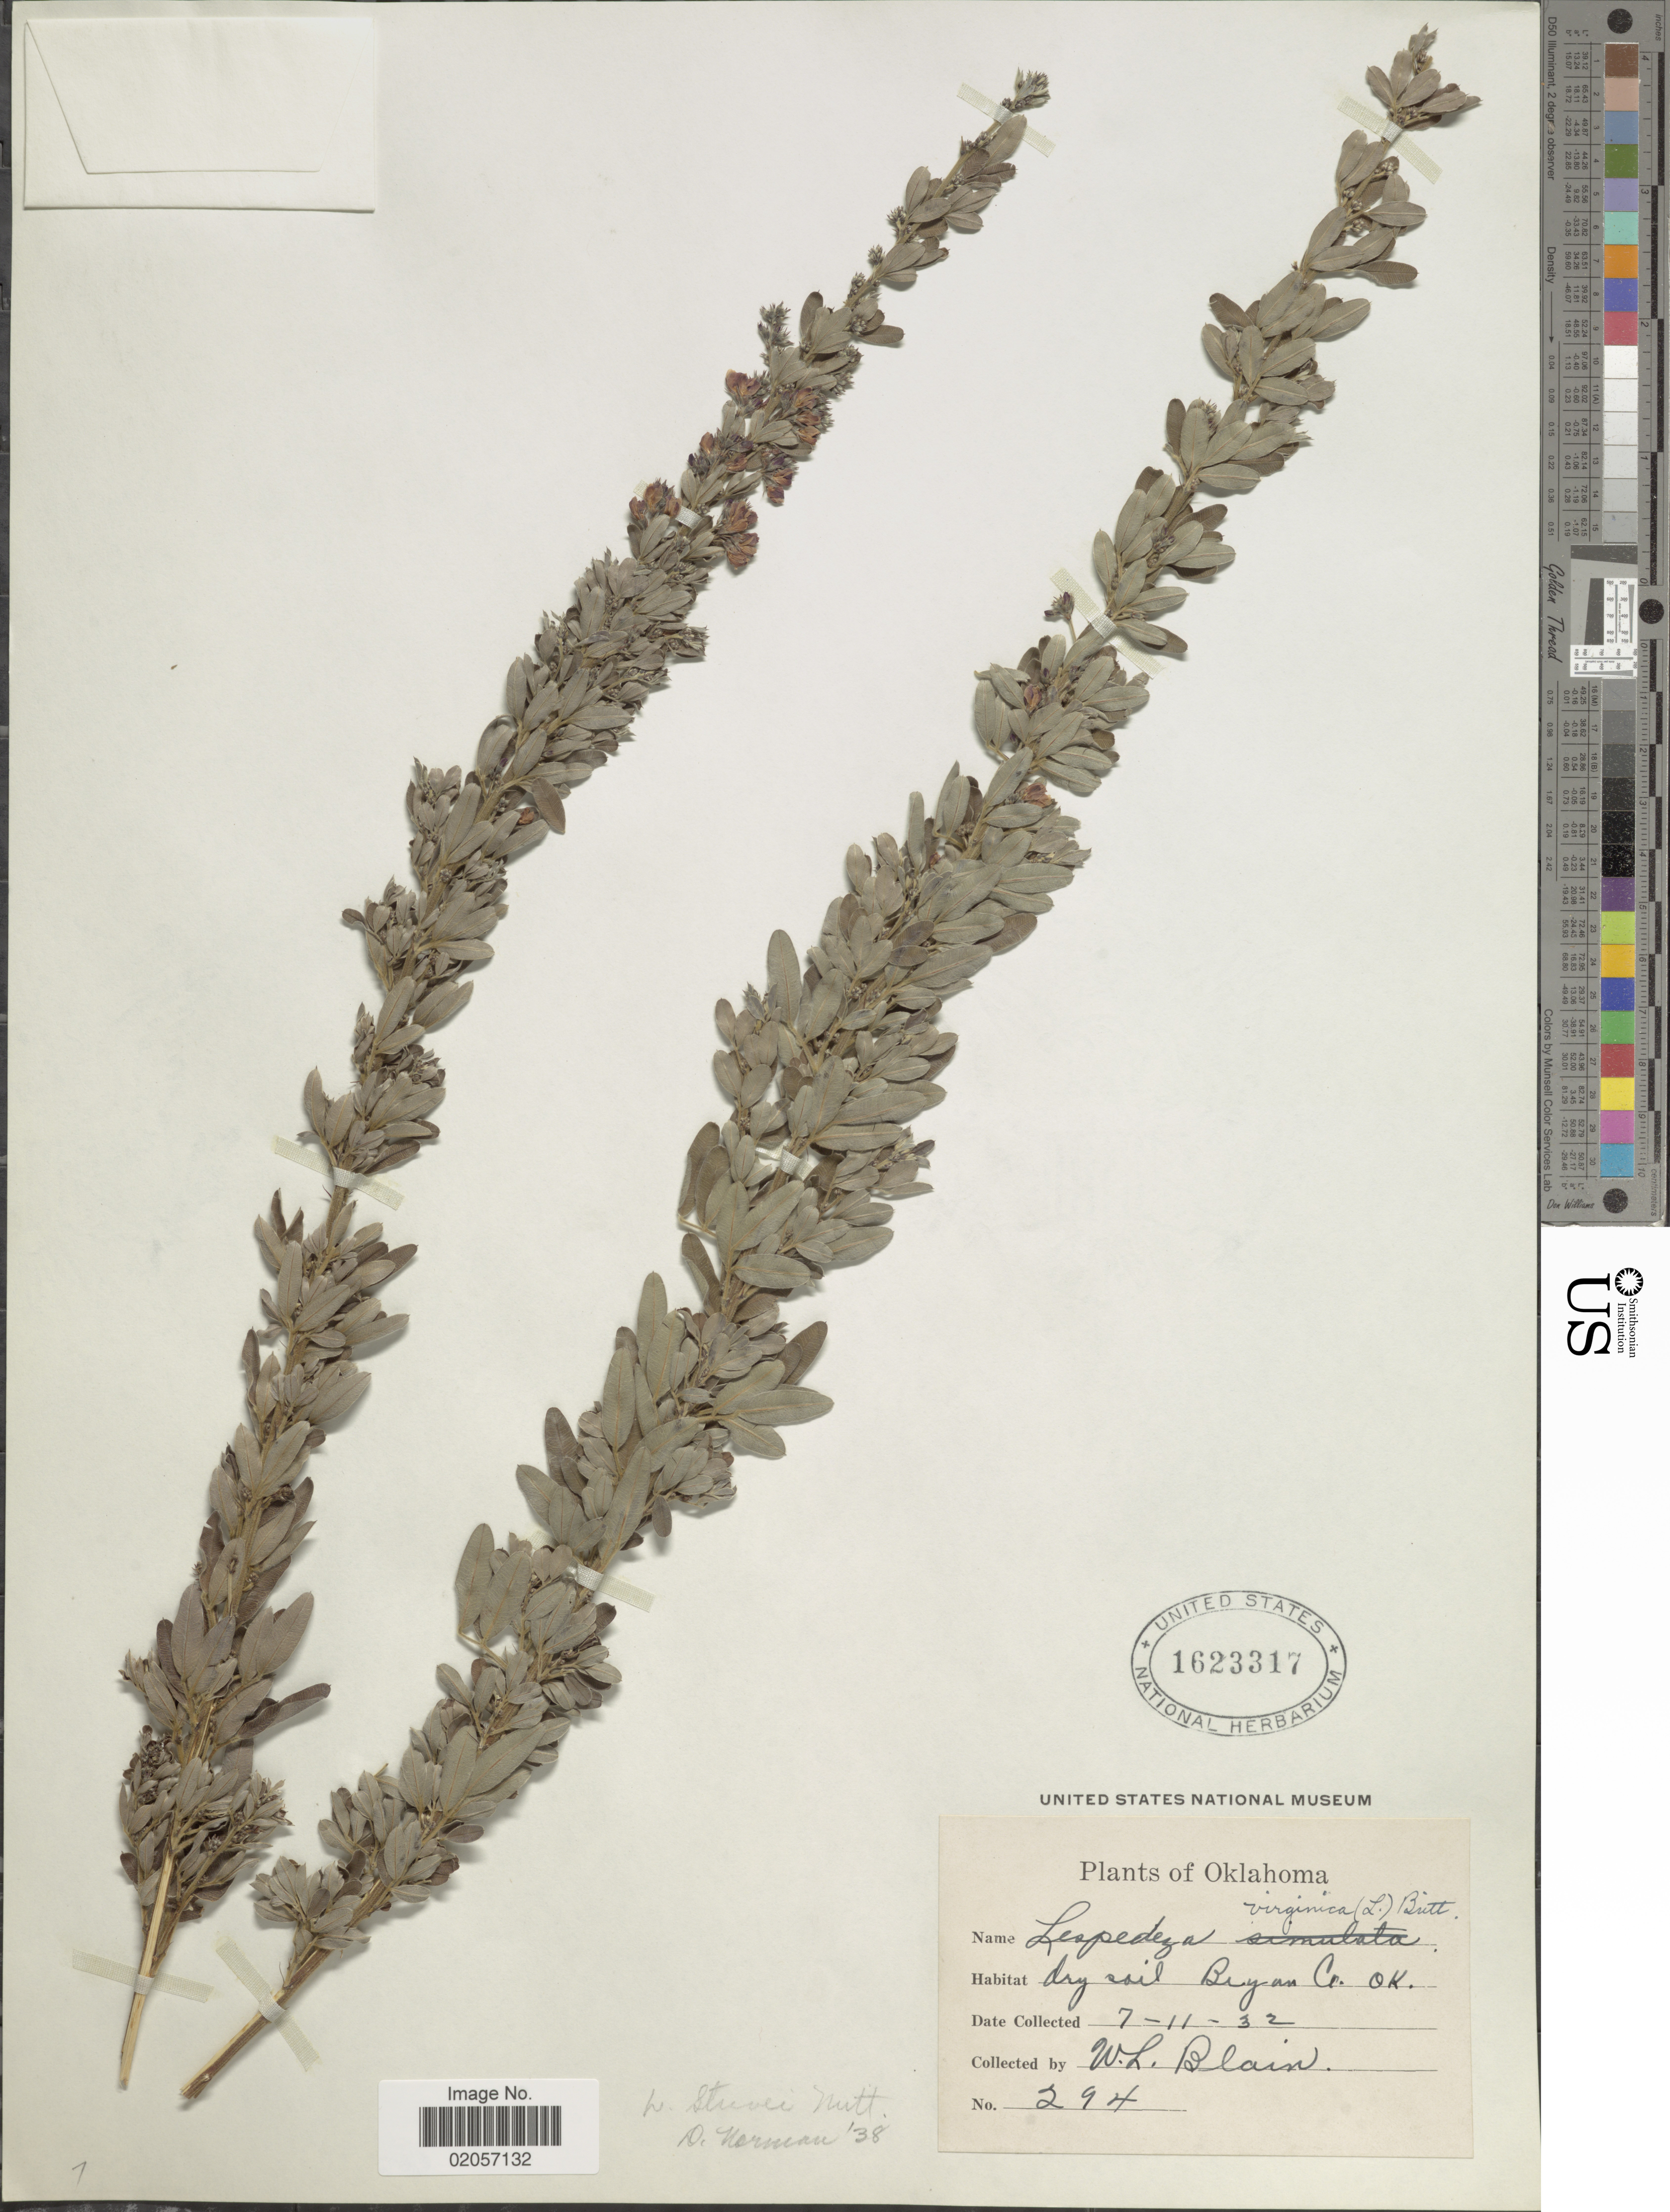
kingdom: Plantae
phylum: Tracheophyta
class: Magnoliopsida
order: Fabales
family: Fabaceae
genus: Lespedeza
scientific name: Lespedeza stuevei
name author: Nutt.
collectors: W. Blain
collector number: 294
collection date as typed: Transcribed d/m/y: 11/7/32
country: United States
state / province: Oklahoma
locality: Dry soil Bryan Co.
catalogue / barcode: US 1623317